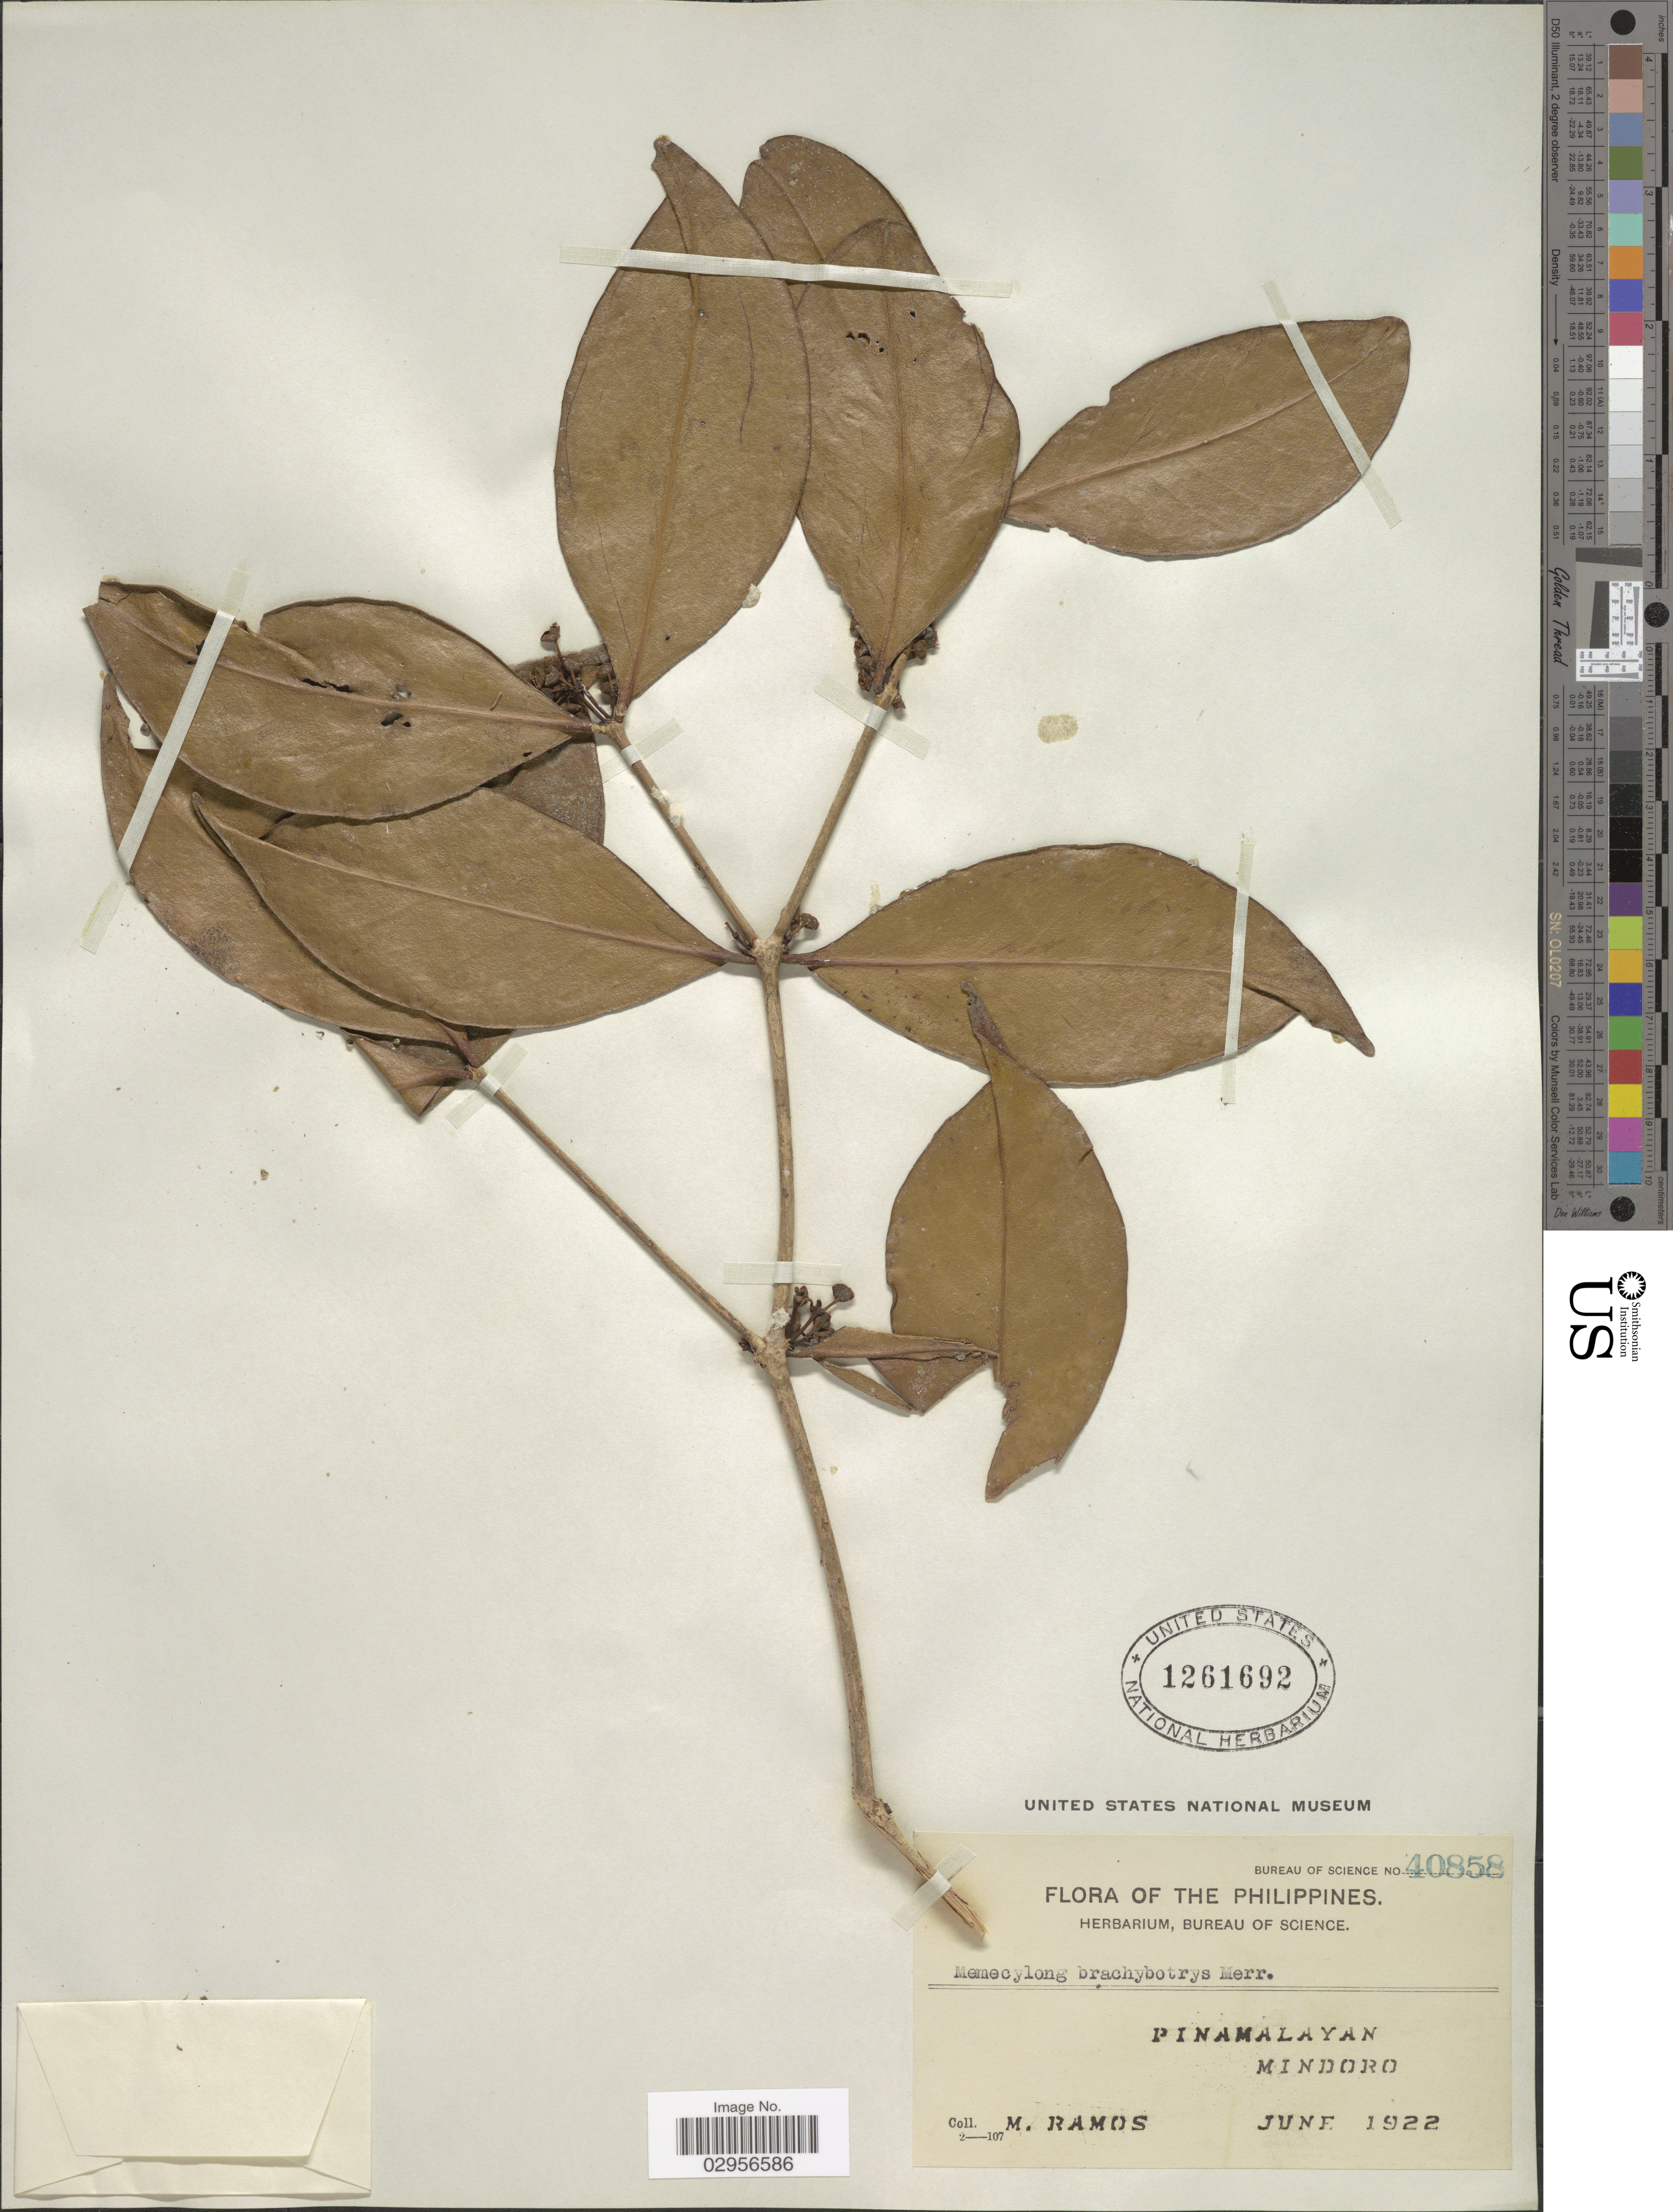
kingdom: Plantae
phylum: Tracheophyta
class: Magnoliopsida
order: Myrtales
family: Melastomataceae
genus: Memecylon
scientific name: Memecylon brachybotrys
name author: Merr.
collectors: M. Ramos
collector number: Bureau of Science 40858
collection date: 1922-06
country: Philippines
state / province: Mimaropa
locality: Pinamalayan, Mindoro.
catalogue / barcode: US 1261692